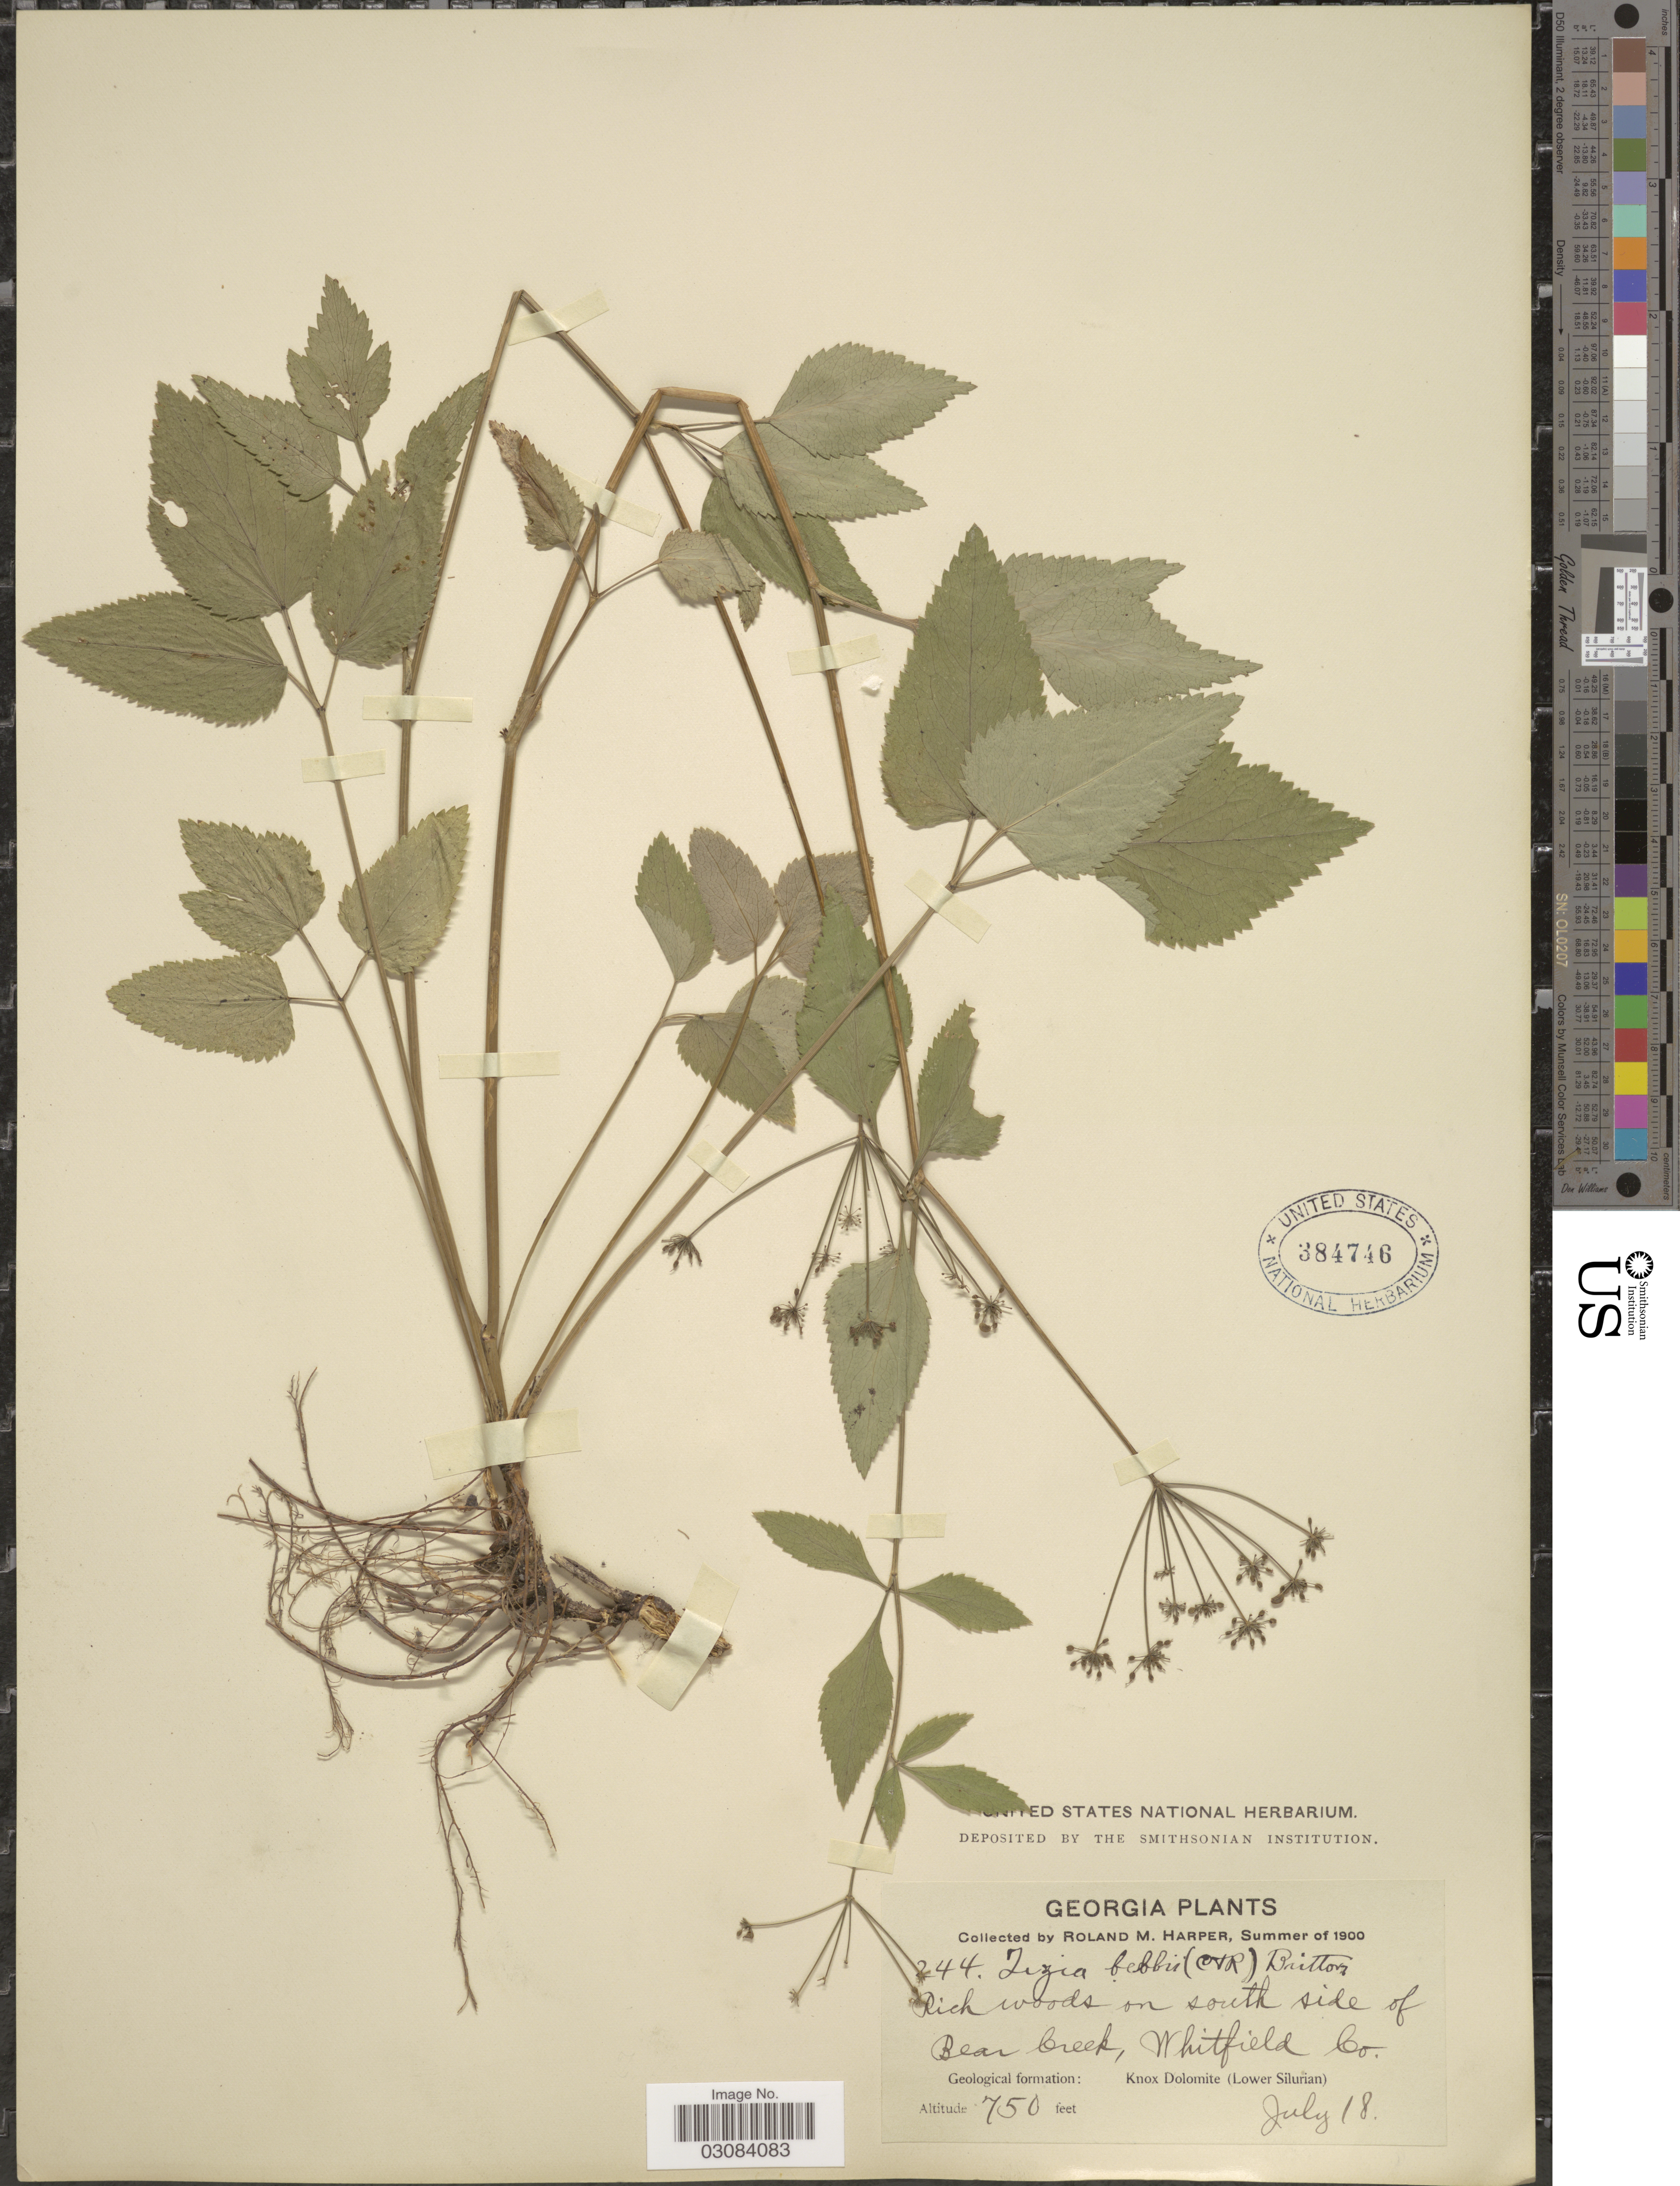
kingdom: Plantae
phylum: Tracheophyta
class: Magnoliopsida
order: Apiales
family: Apiaceae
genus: Zizia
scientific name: Zizia bebbii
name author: (J.M. Coult. & Rose) Britton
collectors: R. M. Harper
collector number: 244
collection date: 1900-07-18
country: United States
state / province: Georgia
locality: Bear Creek, Whitfield Co. Geological formation: Knox Dolomite (Lower Silurian).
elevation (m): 229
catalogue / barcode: US 384746